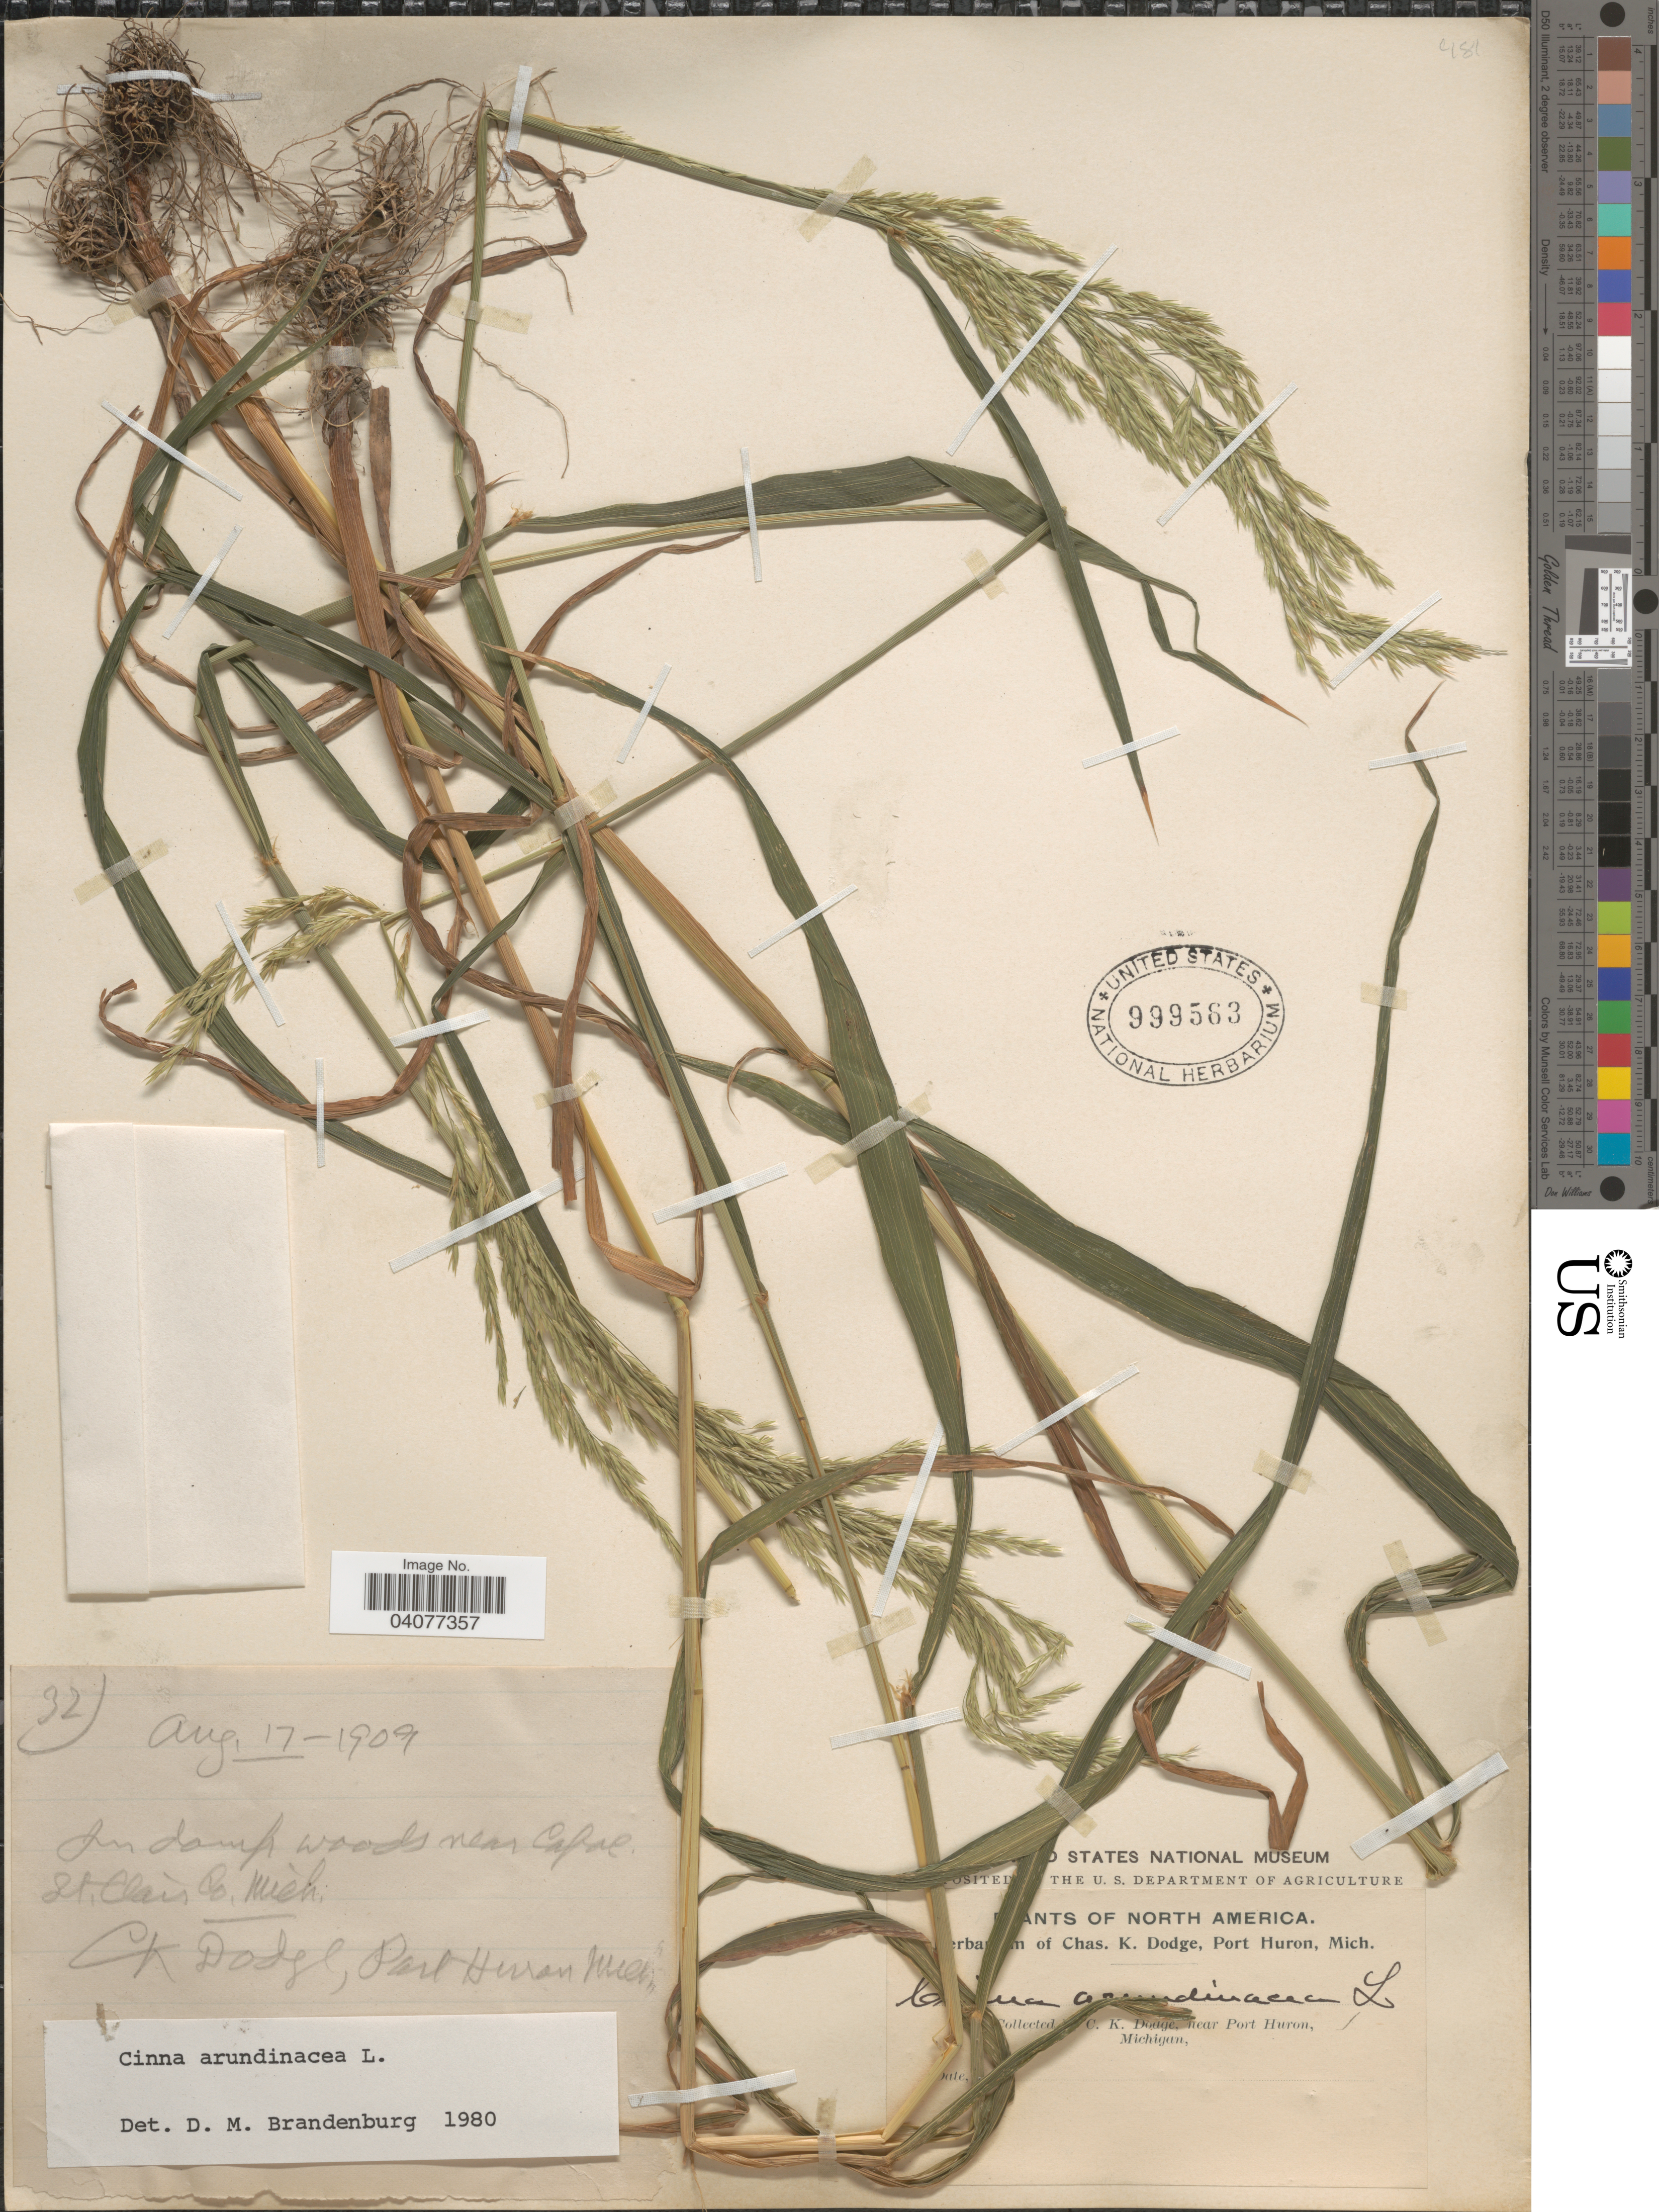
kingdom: Plantae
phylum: Tracheophyta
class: Liliopsida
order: Poales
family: Poaceae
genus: Cinna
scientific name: Cinna arundinacea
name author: L.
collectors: C. Dodge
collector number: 32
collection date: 1909-08-17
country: United States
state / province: Michigan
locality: In damp woods near Capal St. Clair Co. Near Port Huron.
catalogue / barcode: US 999563